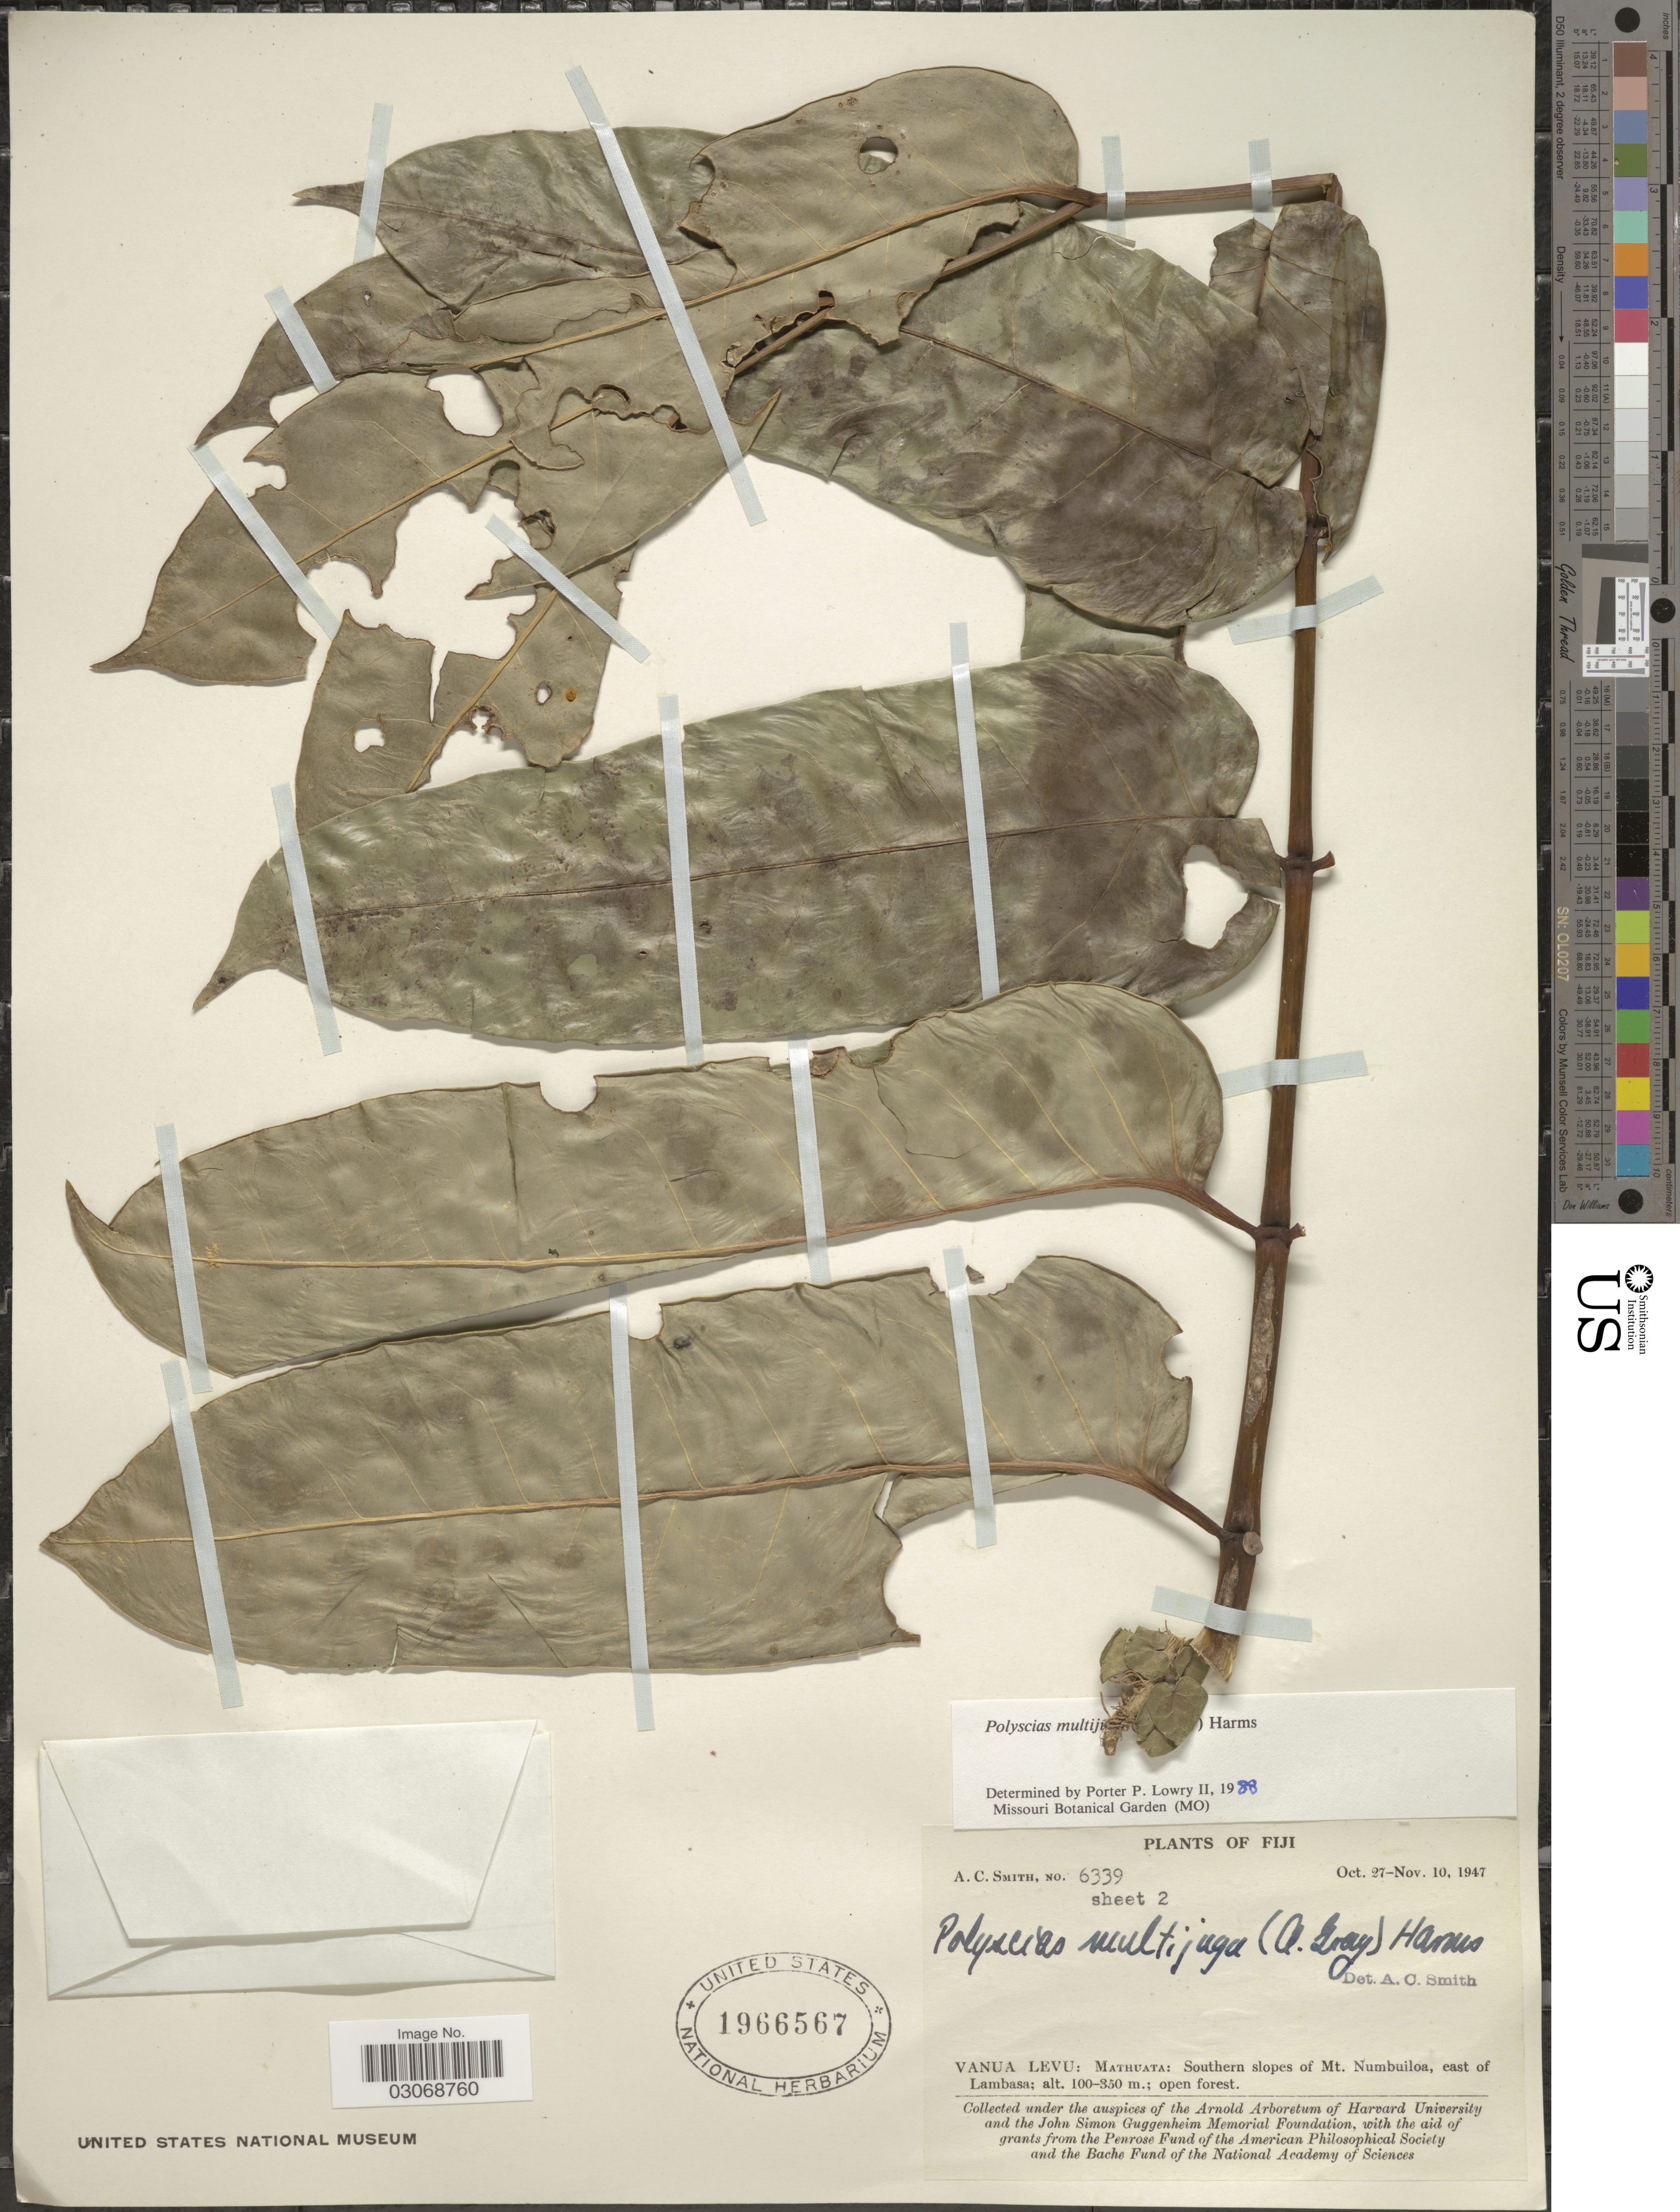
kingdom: Plantae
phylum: Tracheophyta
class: Magnoliopsida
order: Apiales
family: Araliaceae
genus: Polyscias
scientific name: Polyscias multijuga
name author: Harms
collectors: A. C. Smith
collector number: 6339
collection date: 1947-10-27/1947-11-10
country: Fiji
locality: Vanua Levu: Mathuata: Southern slopes of Mt. Numbuiloa, east of Lambasa.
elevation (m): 100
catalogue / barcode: US 1966567